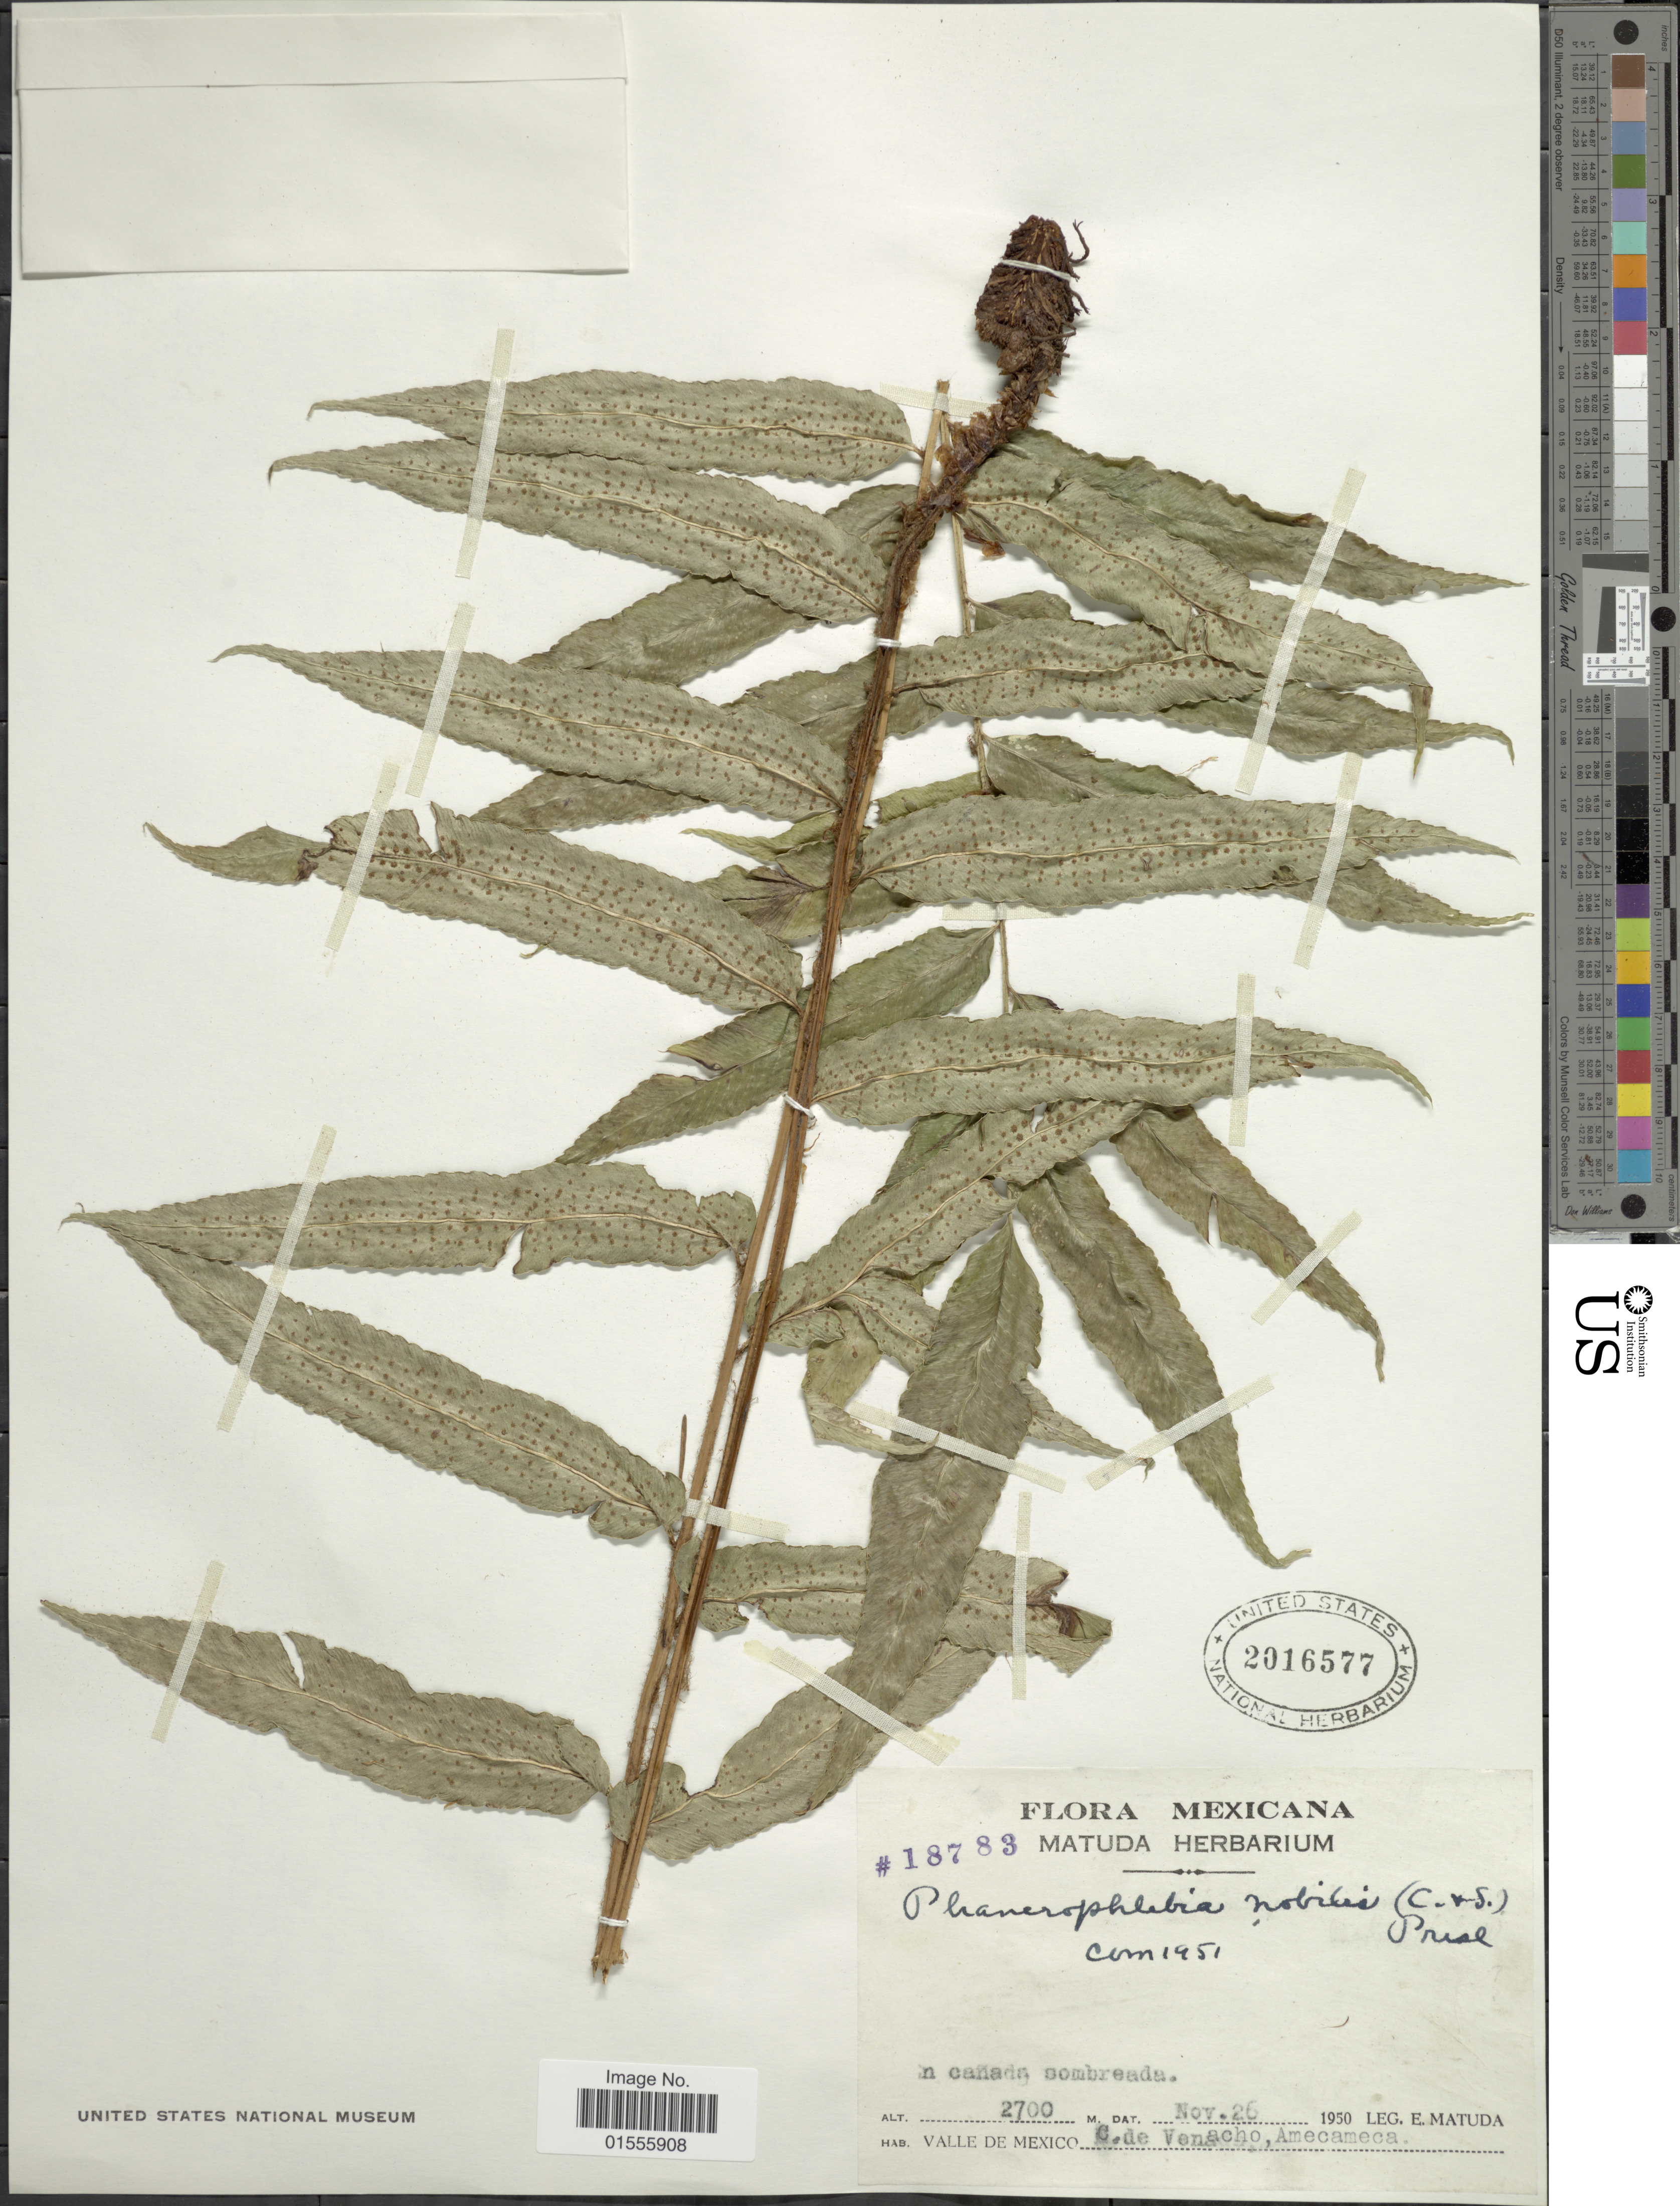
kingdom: Plantae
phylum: Tracheophyta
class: Polypodiopsida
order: Polypodiales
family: Dryopteridaceae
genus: Phanerophlebia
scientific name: Phanerophlebia nobilis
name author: (Schltdl. & Cham.) C. Presl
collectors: E. Matuda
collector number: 18783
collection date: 1950-11-26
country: Mexico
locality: Valle de Mexcio C de Venacho, Amecameca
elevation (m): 2700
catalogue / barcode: US 2016577